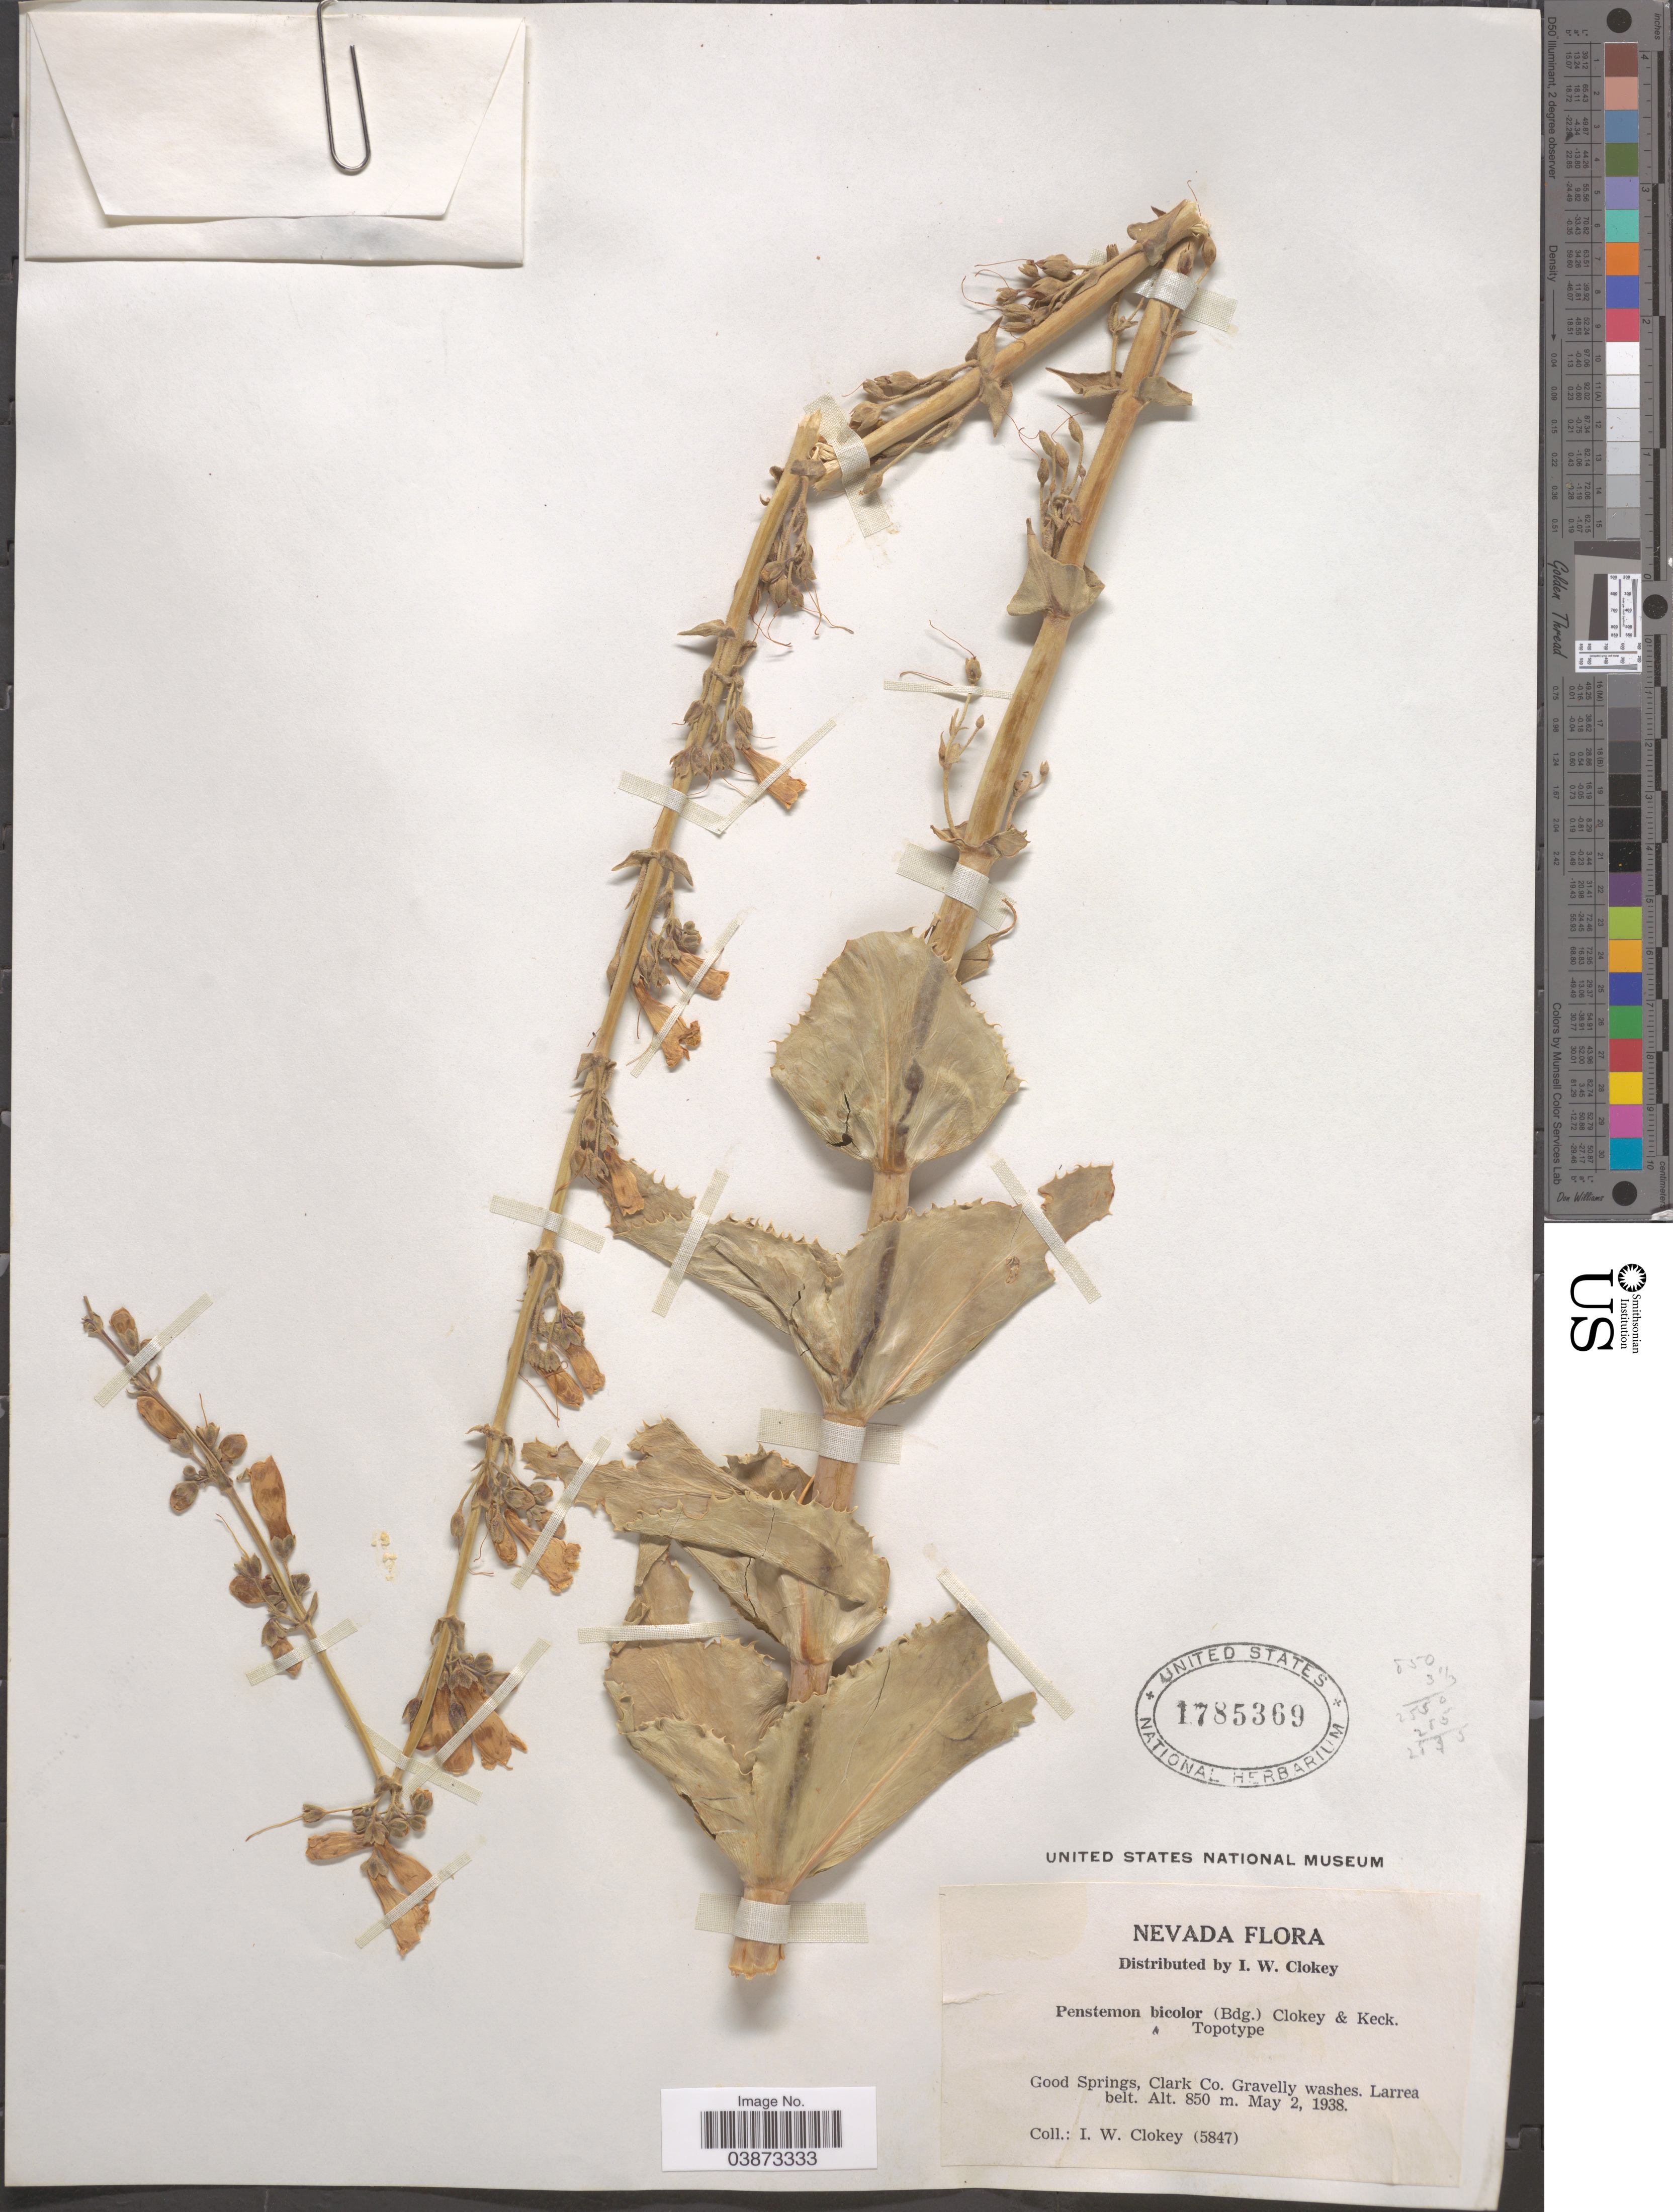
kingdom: Plantae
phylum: Tracheophyta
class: Magnoliopsida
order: Lamiales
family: Plantaginaceae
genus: Penstemon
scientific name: Penstemon bicolor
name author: (Brandegee) Clokey & D.D. Keck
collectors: I. W. Clokey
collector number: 5847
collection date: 1938-05-02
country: United States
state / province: Nevada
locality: Good Springs, Clark Co. Gravelly washes. Larrea belt.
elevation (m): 850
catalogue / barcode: US 1785369